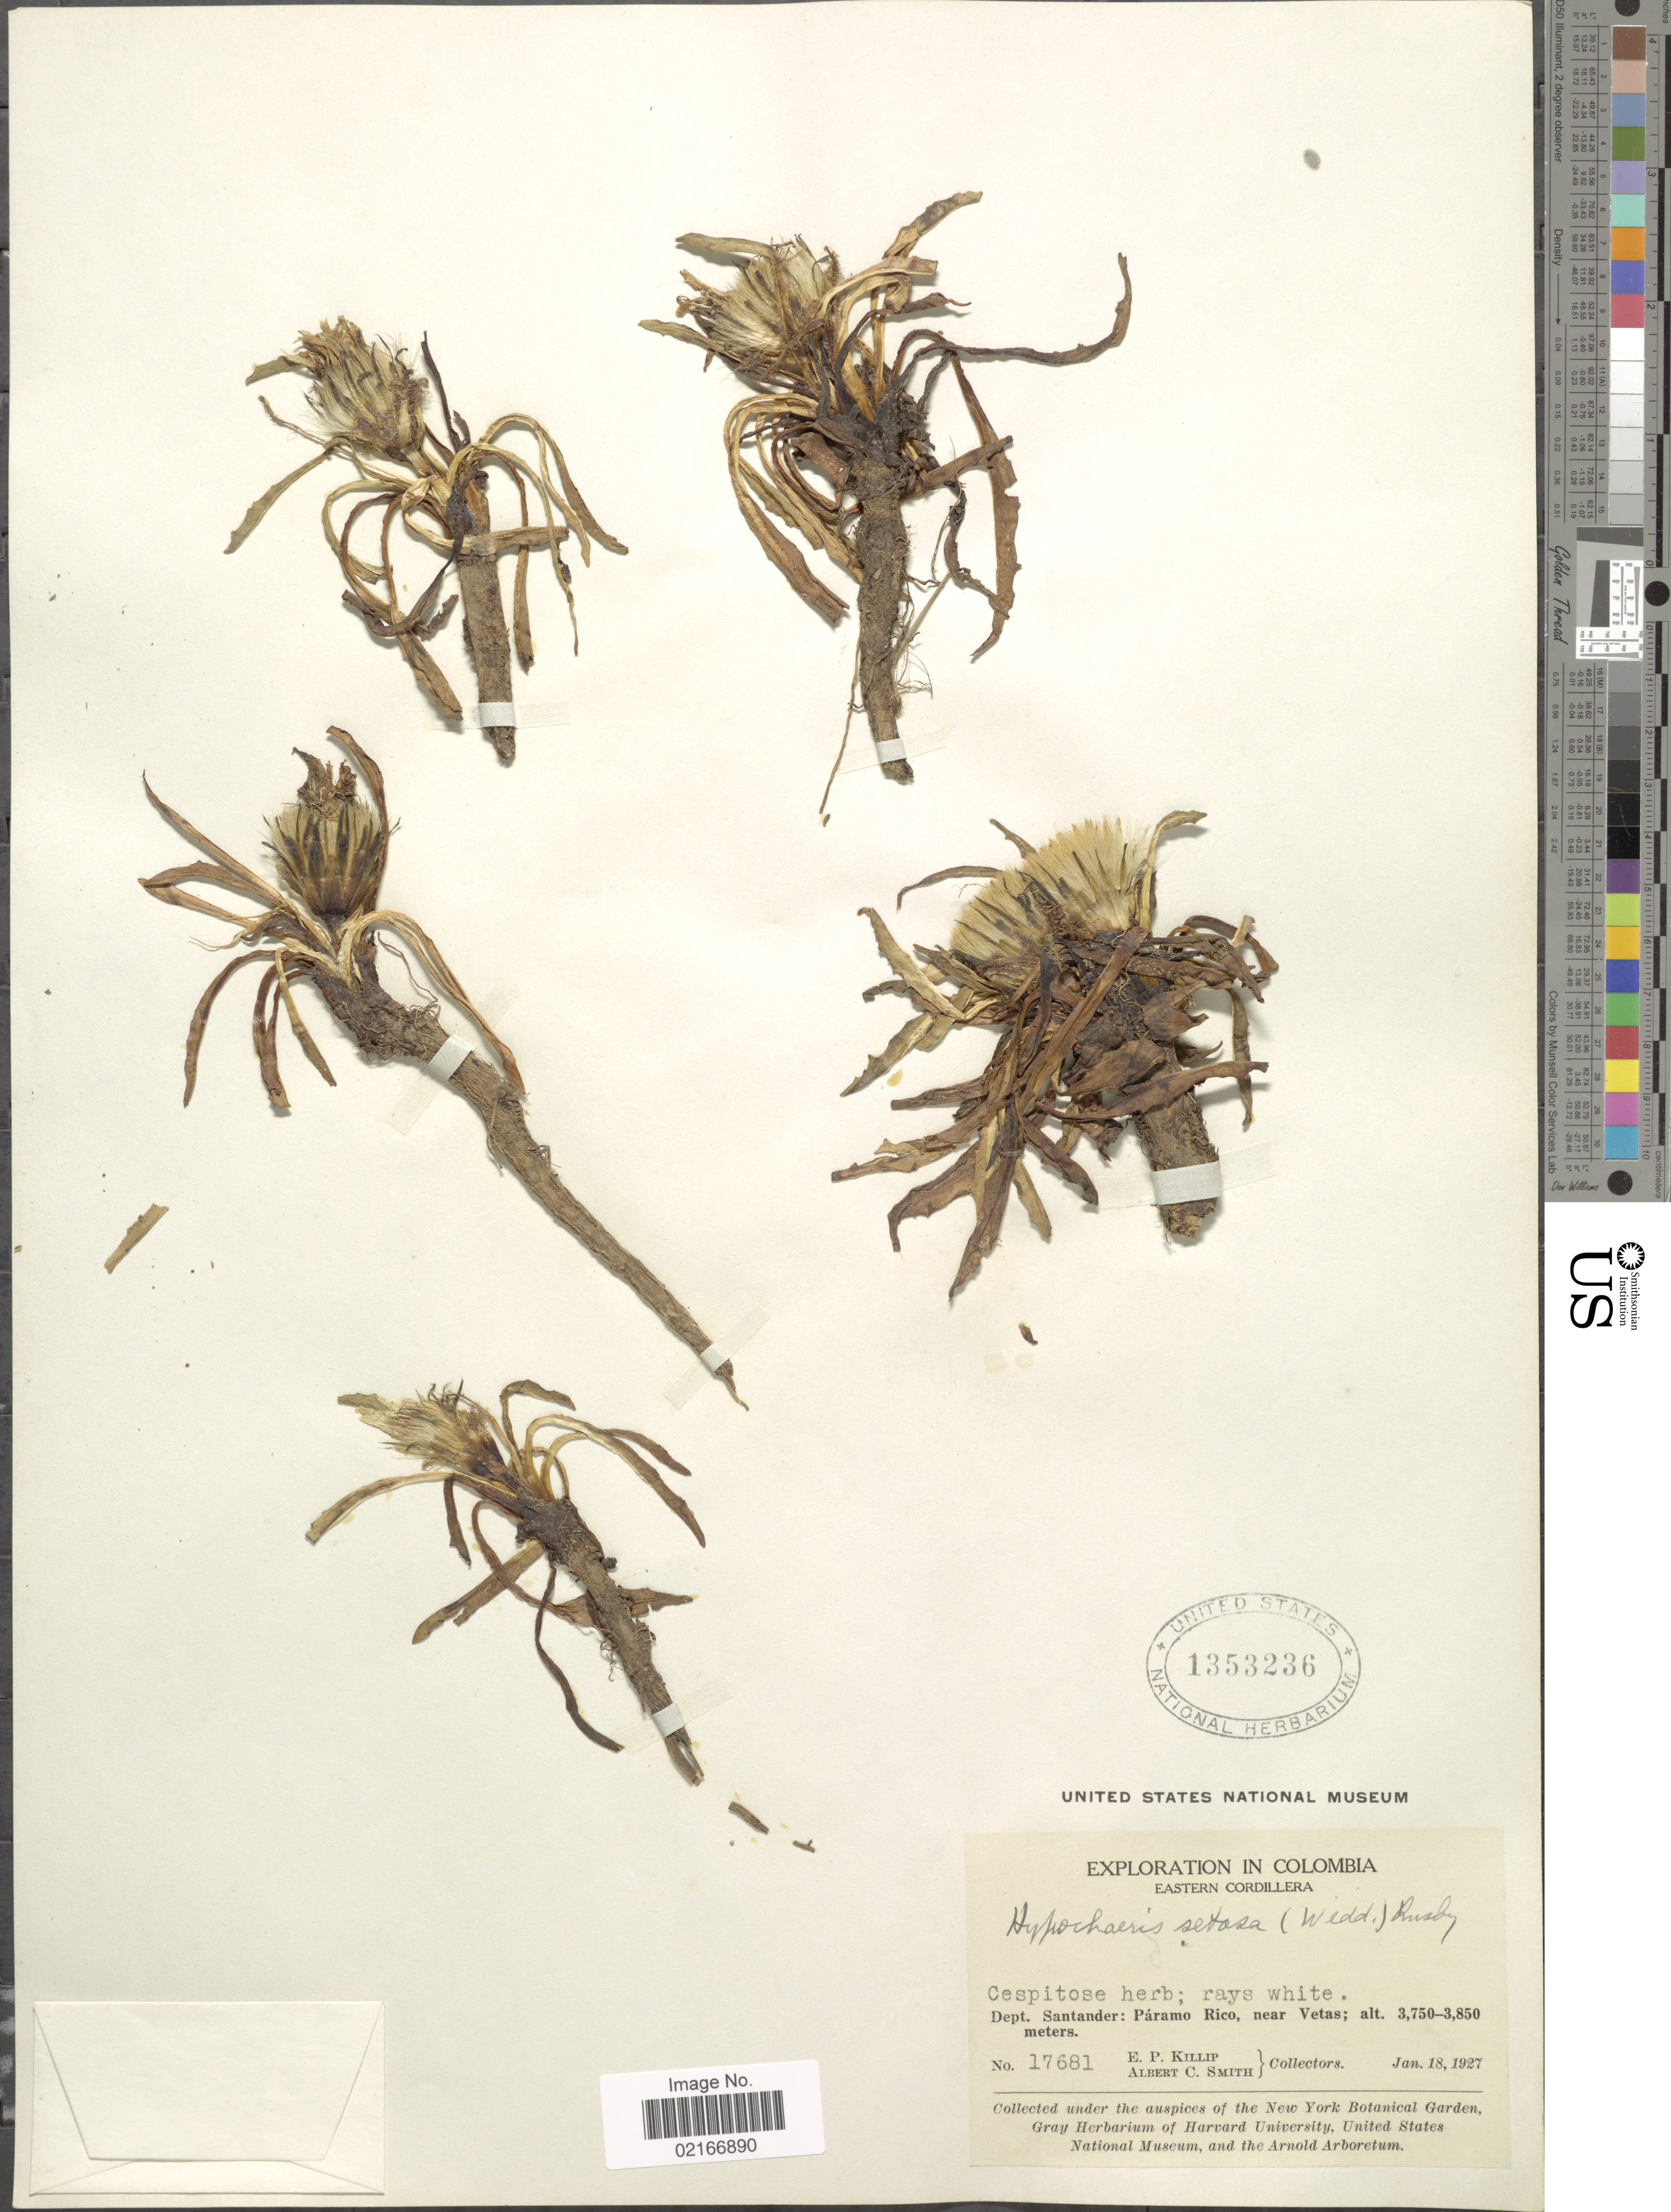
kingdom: Plantae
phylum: Tracheophyta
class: Magnoliopsida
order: Asterales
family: Asteraceae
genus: Hypochaeris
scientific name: Hypochaeris setosa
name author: Formánek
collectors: E. P. Killip & A. C. Smith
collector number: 17681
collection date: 1927-01-18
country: Colombia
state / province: Santander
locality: Eastern Cordillera. Páramo Rico, near Vetas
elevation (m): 3750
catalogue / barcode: US 1353236